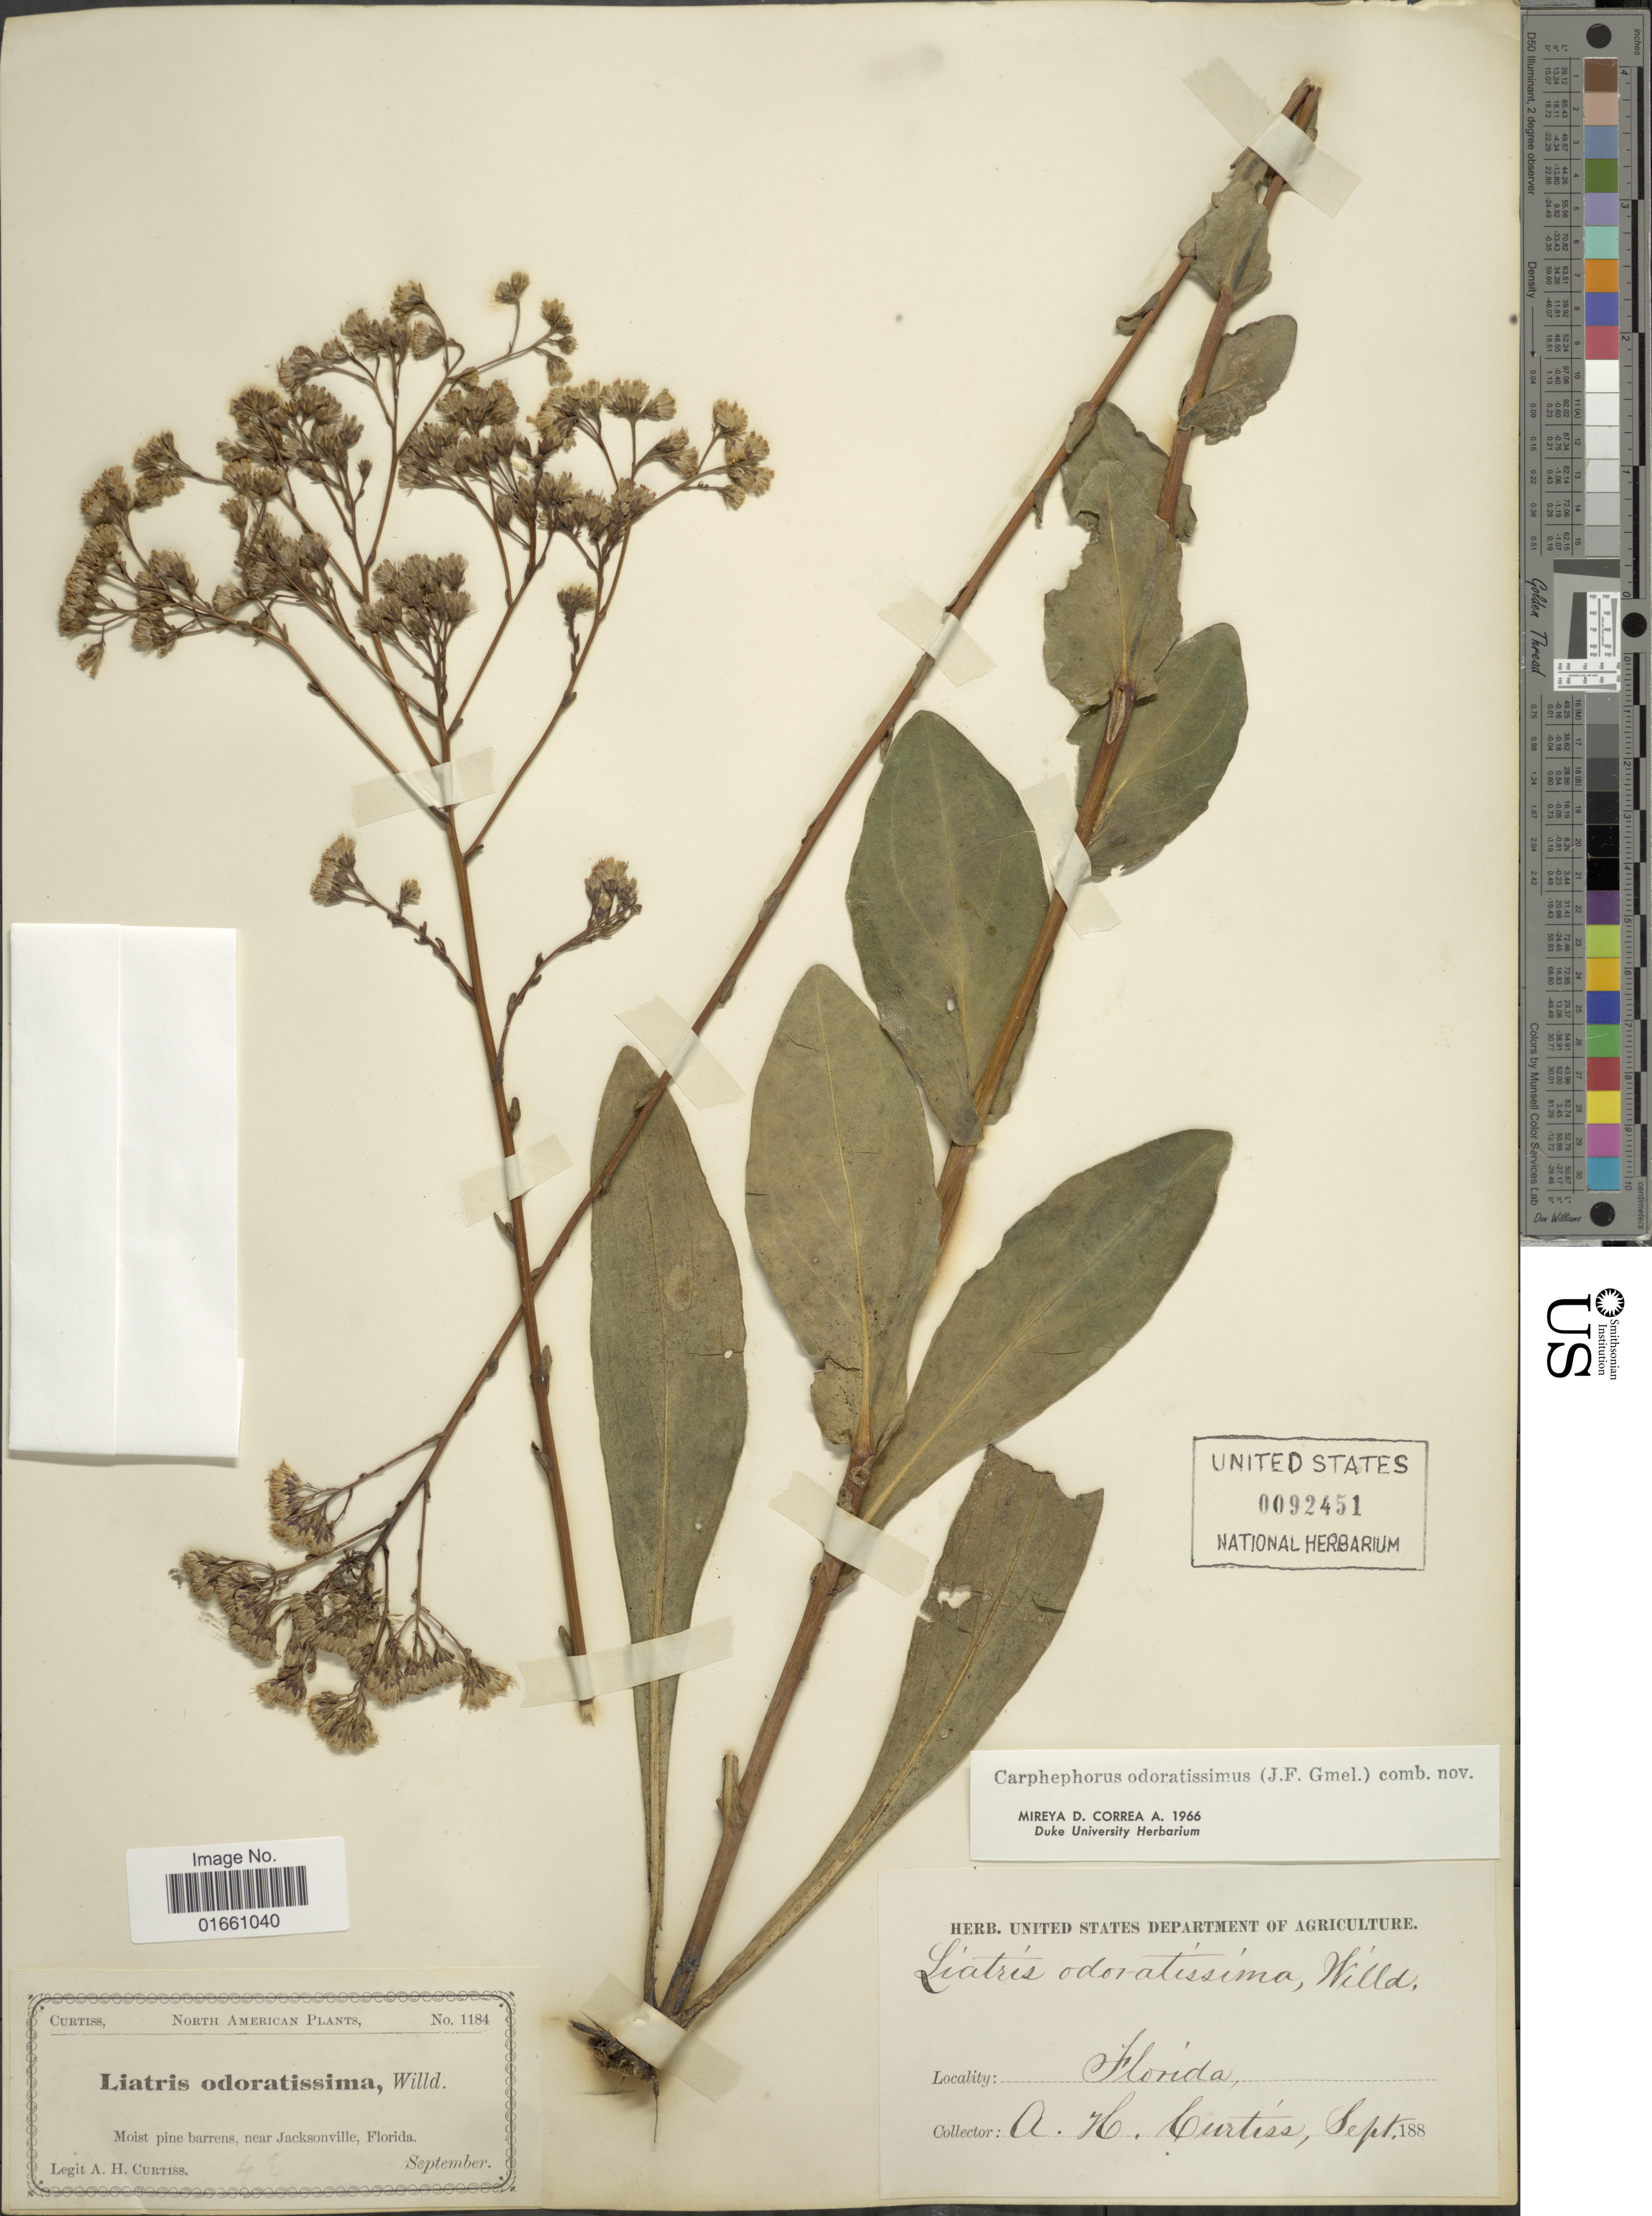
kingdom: Plantae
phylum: Tracheophyta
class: Magnoliopsida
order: Asterales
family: Asteraceae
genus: Trilisa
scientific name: Trilisa odoratissima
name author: (J.F. Gmel.) Cass.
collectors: A. H. Curtiss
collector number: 1184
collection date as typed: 188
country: United States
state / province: Florida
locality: Moist pine barrens, near Jacksoville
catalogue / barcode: US 92451